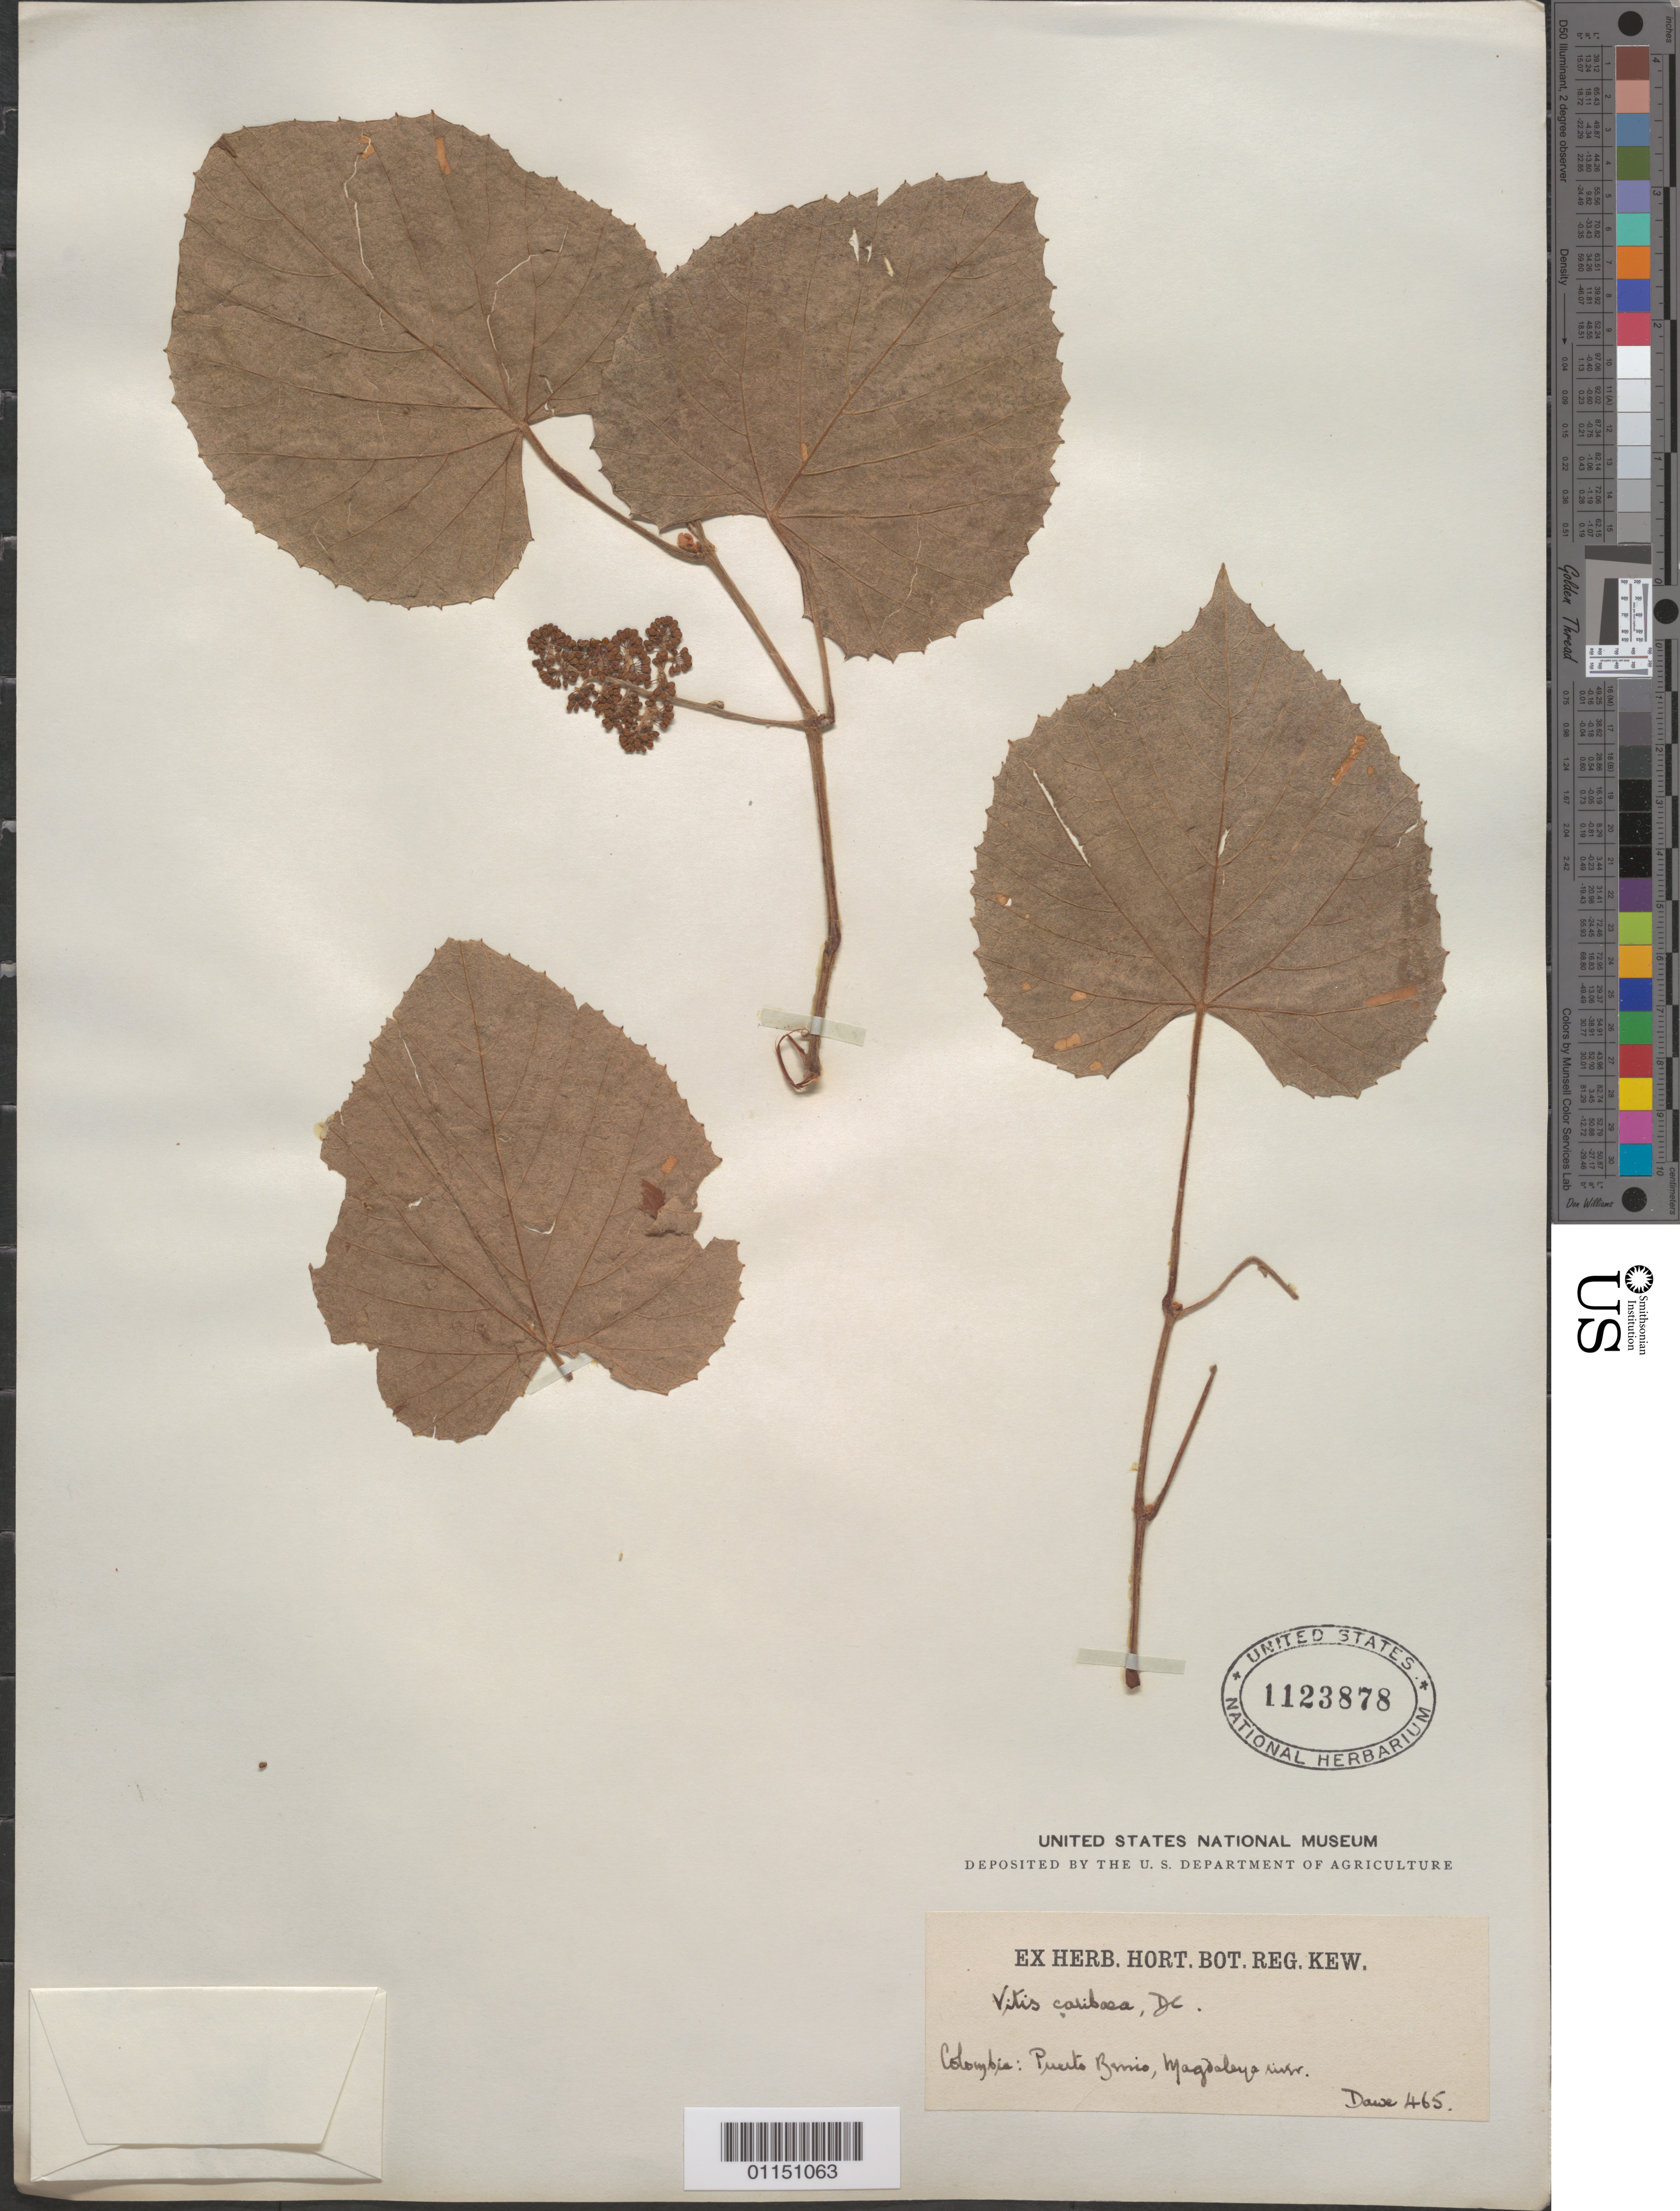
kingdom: Plantae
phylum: Tracheophyta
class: Magnoliopsida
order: Vitales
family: Vitaceae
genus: Vitis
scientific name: Vitis tiliaefolia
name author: Willd.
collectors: Dawe, --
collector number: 465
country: Colombia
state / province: Antioquia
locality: Puerto Berrio.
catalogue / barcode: US 1123878